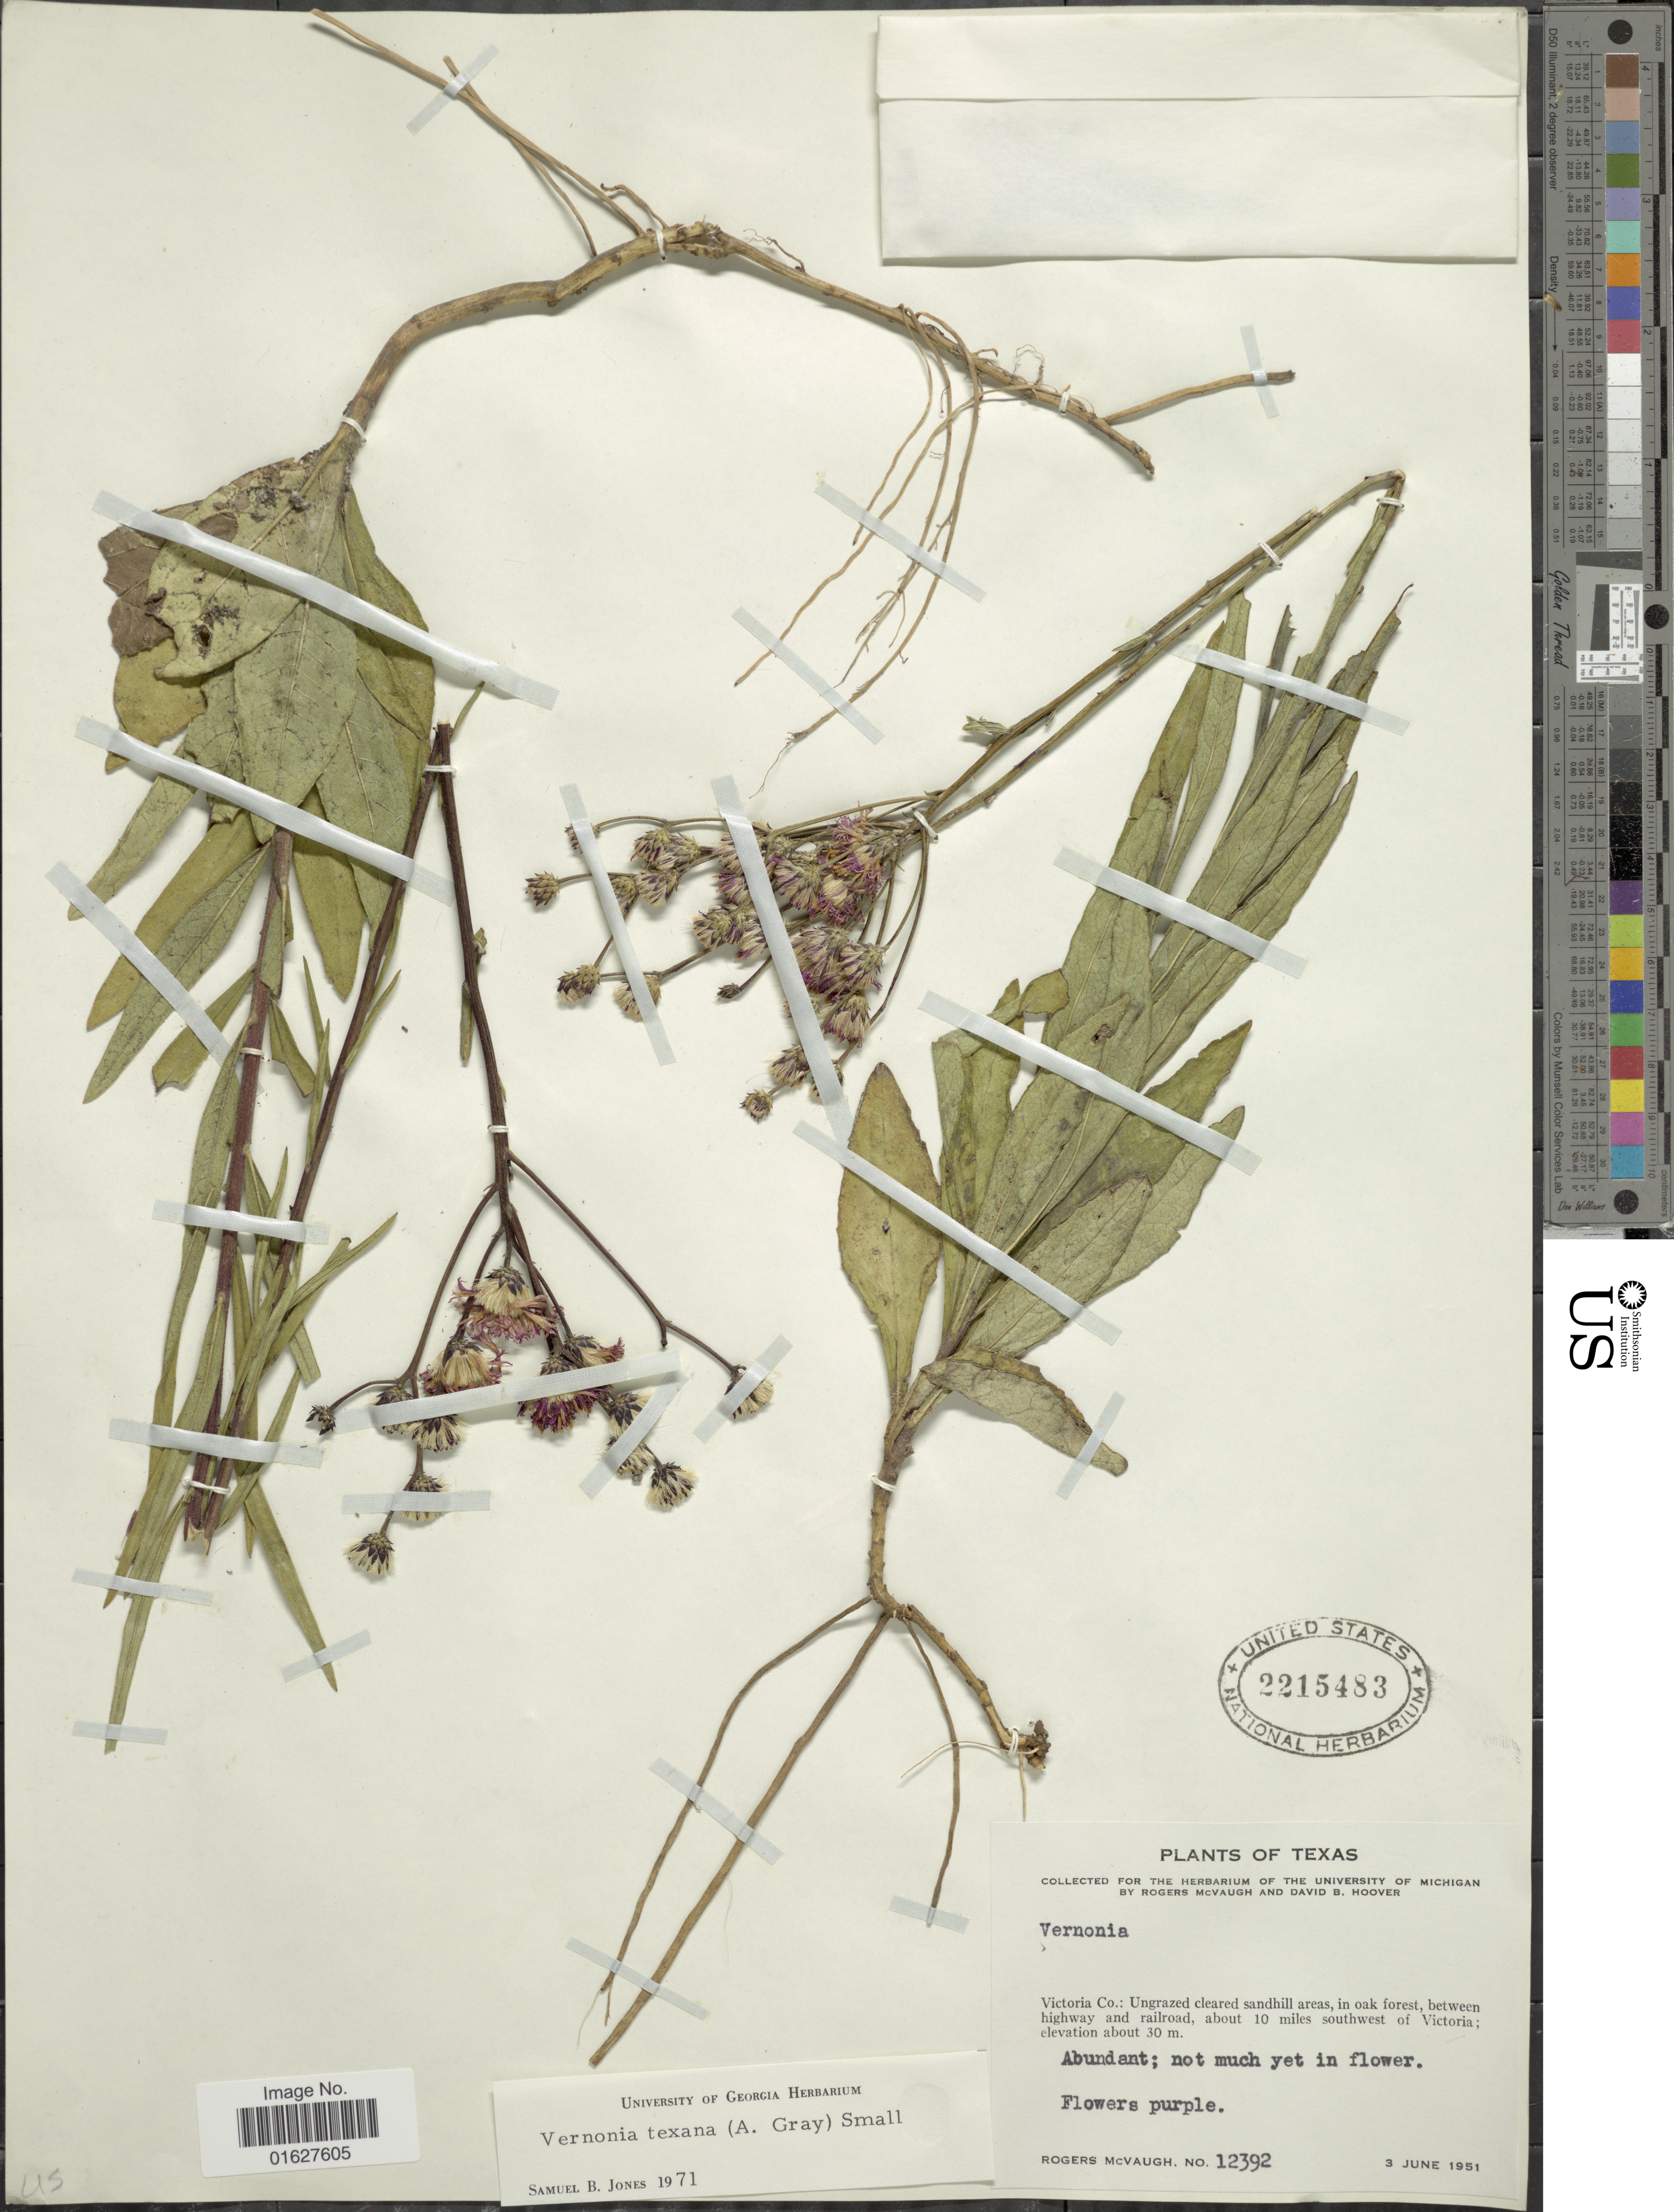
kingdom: Plantae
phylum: Tracheophyta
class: Magnoliopsida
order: Asterales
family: Asteraceae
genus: Vernonia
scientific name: Vernonia texana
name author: (A. Gray) Small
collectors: R. McVaugh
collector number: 12392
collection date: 1951-06-03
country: United States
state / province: Texas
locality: Texas. Victoria Co.: ungrazed cleared sandhill areas, in oak forest, between highway and railroad, about 10 miles southwest of Victoria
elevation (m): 30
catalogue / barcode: US 2215483